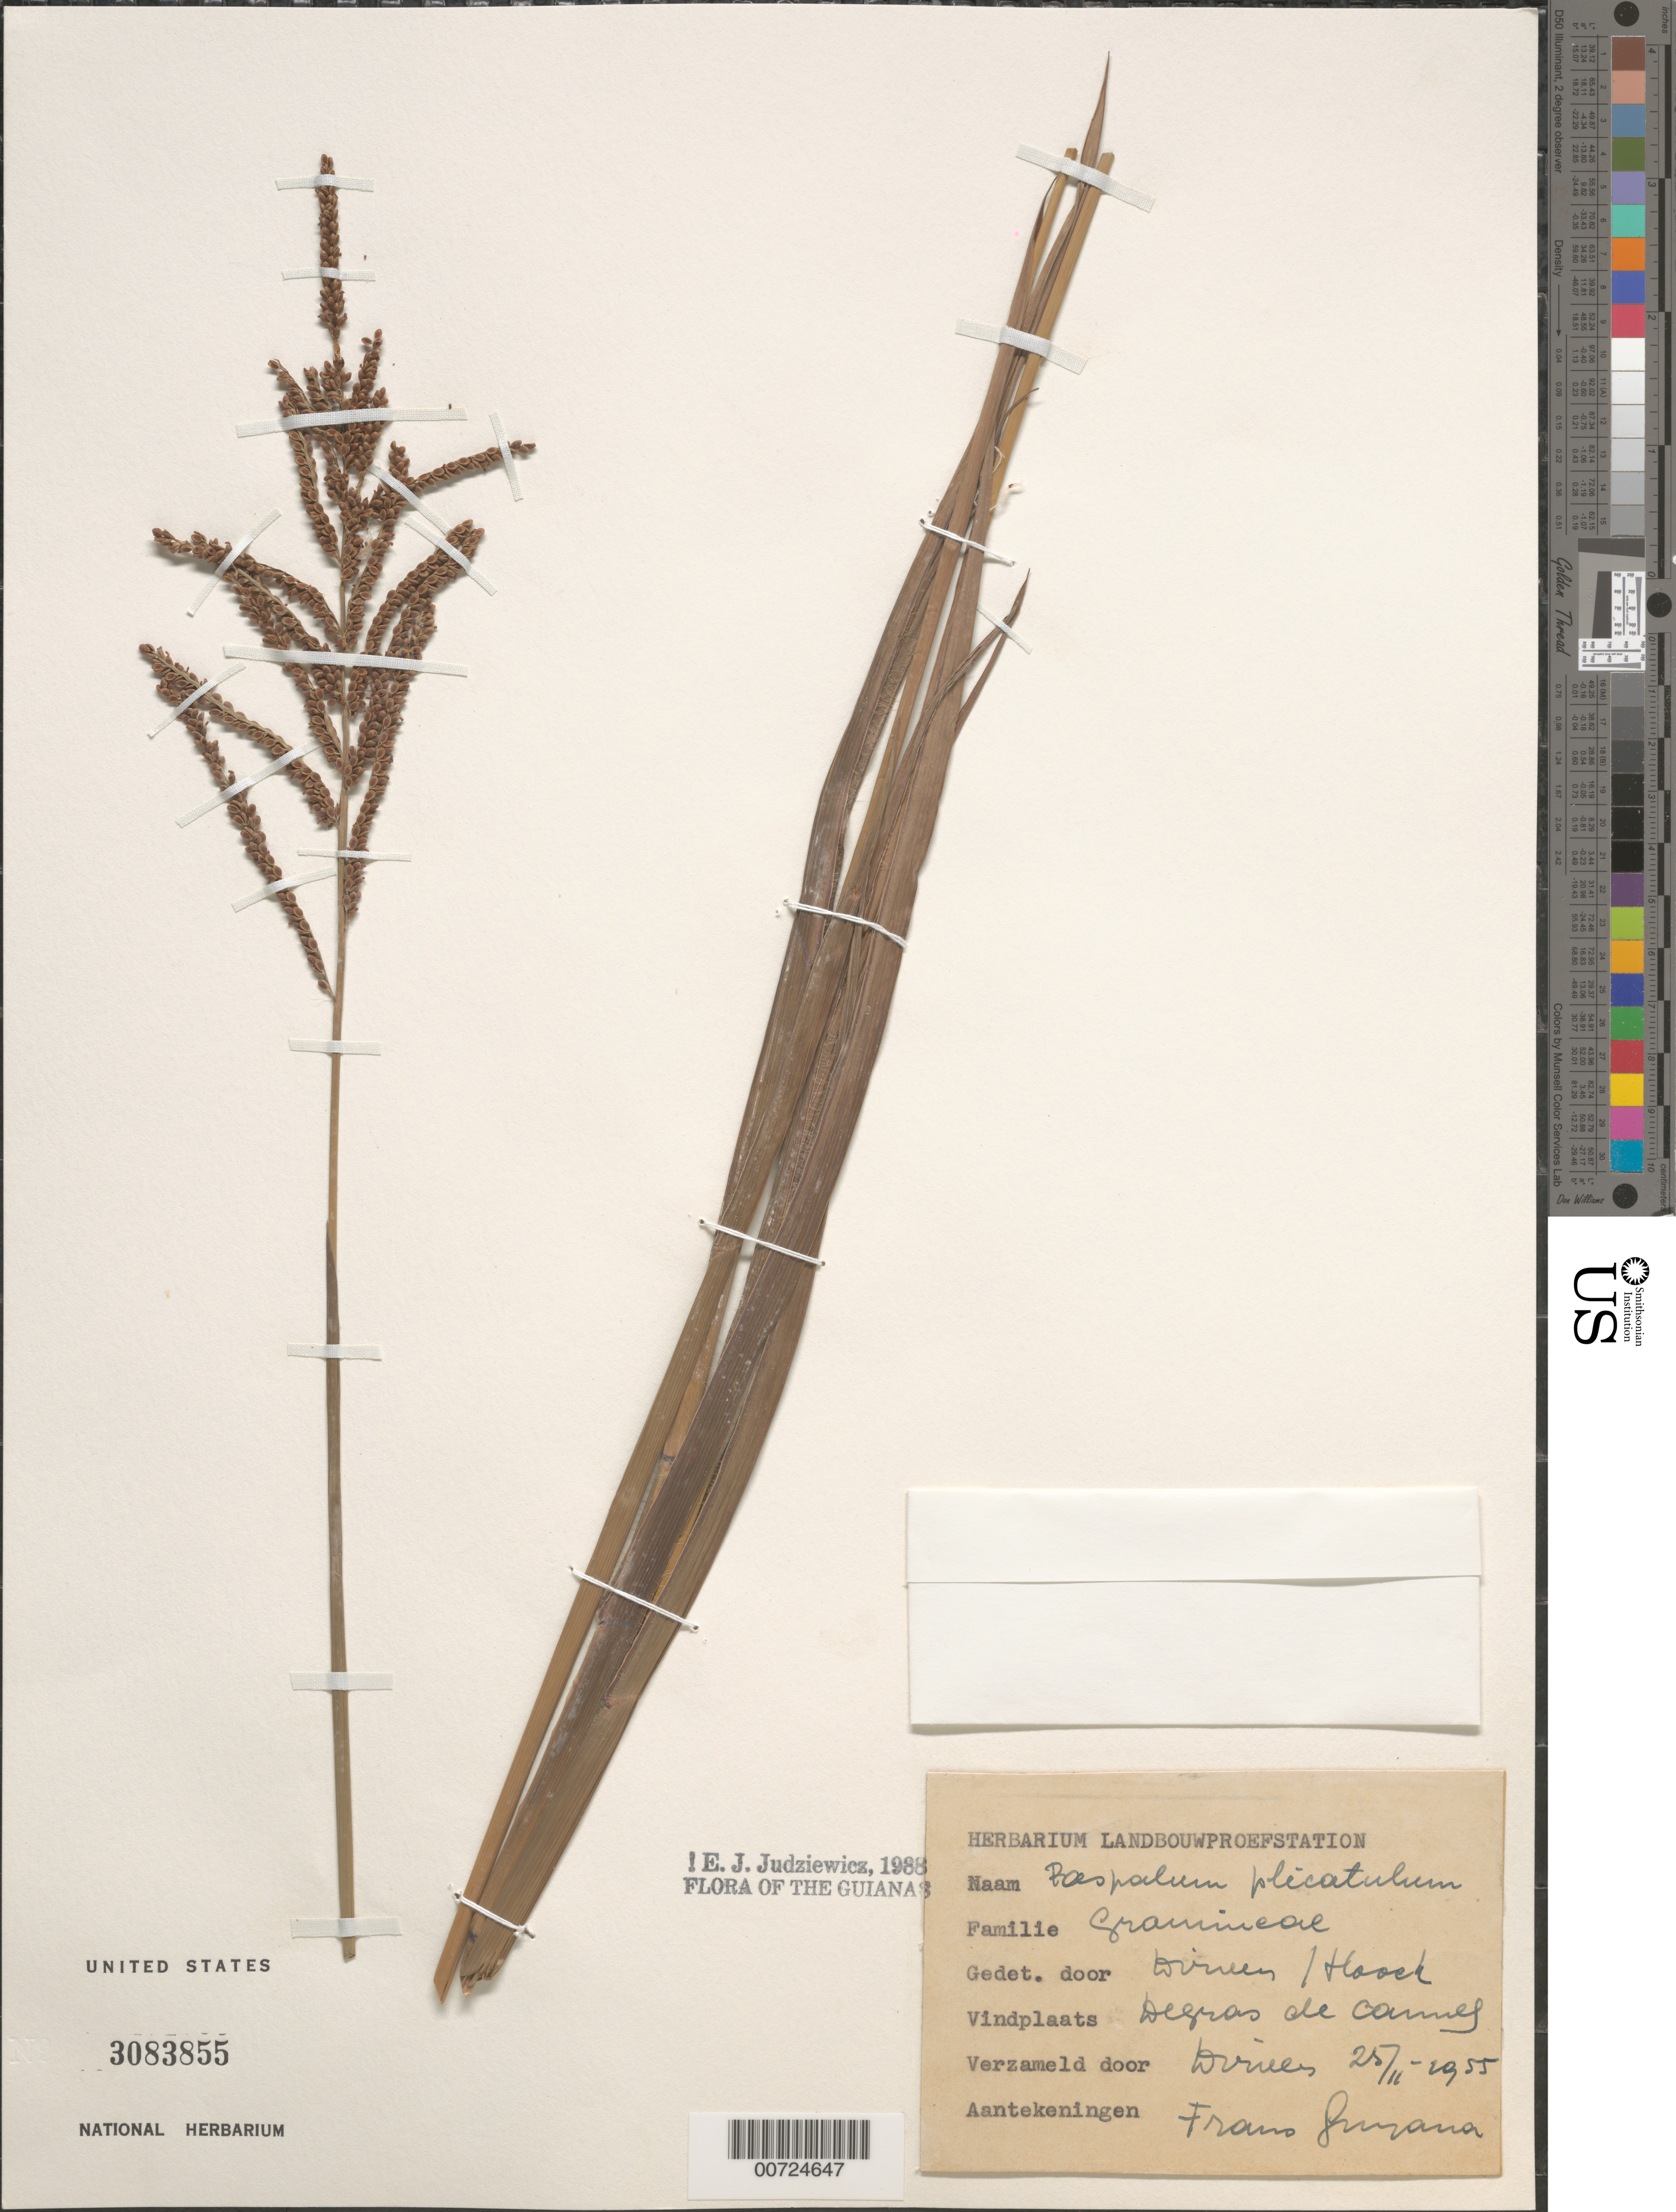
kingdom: Plantae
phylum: Tracheophyta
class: Liliopsida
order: Poales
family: Poaceae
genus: Paspalum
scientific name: Paspalum plicatulum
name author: Michx.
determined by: Judziewicz, E. J.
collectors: J. Dirven & J. Hoock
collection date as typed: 25-Nov-55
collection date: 1955-11-25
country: French Guiana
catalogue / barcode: US 3083855